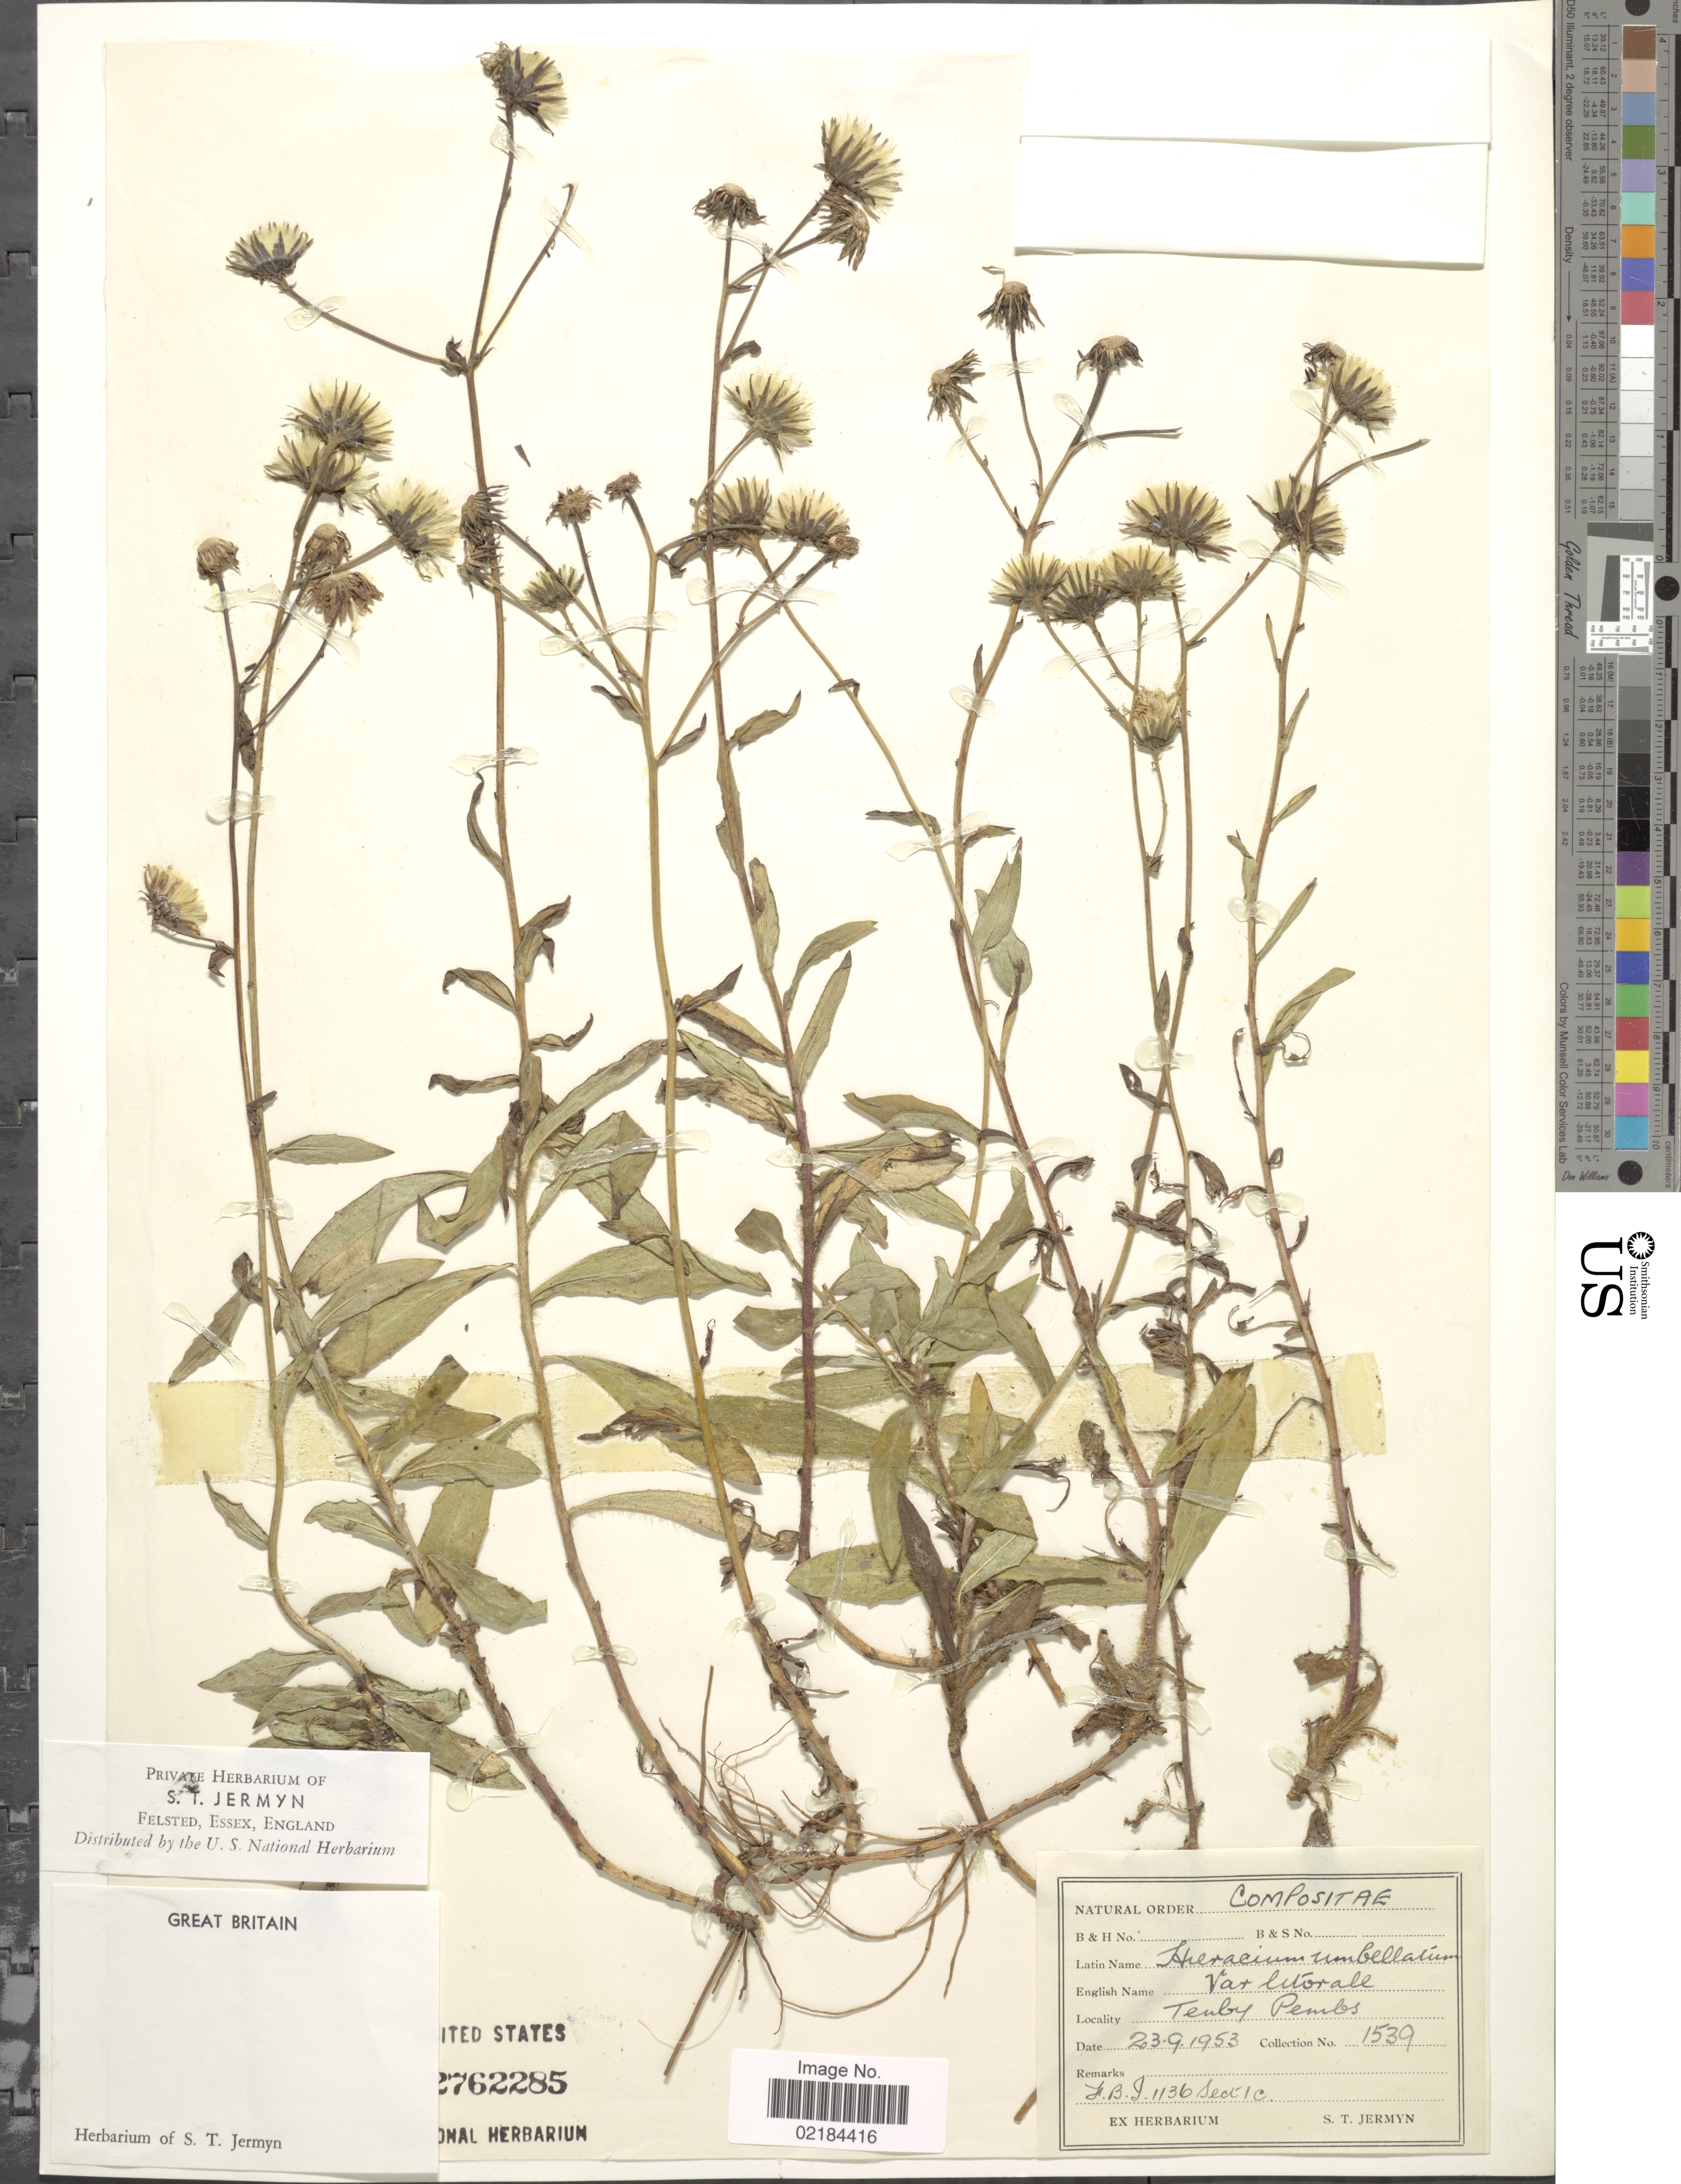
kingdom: Plantae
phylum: Tracheophyta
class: Magnoliopsida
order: Asterales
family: Asteraceae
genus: Hieracium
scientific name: Hieracium umbellatum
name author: L.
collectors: ex herb. S. T. Jermyn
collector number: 1539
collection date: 1953-09-23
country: United Kingdom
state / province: England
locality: Great Britain. Tenby Pembs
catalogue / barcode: US 2762285